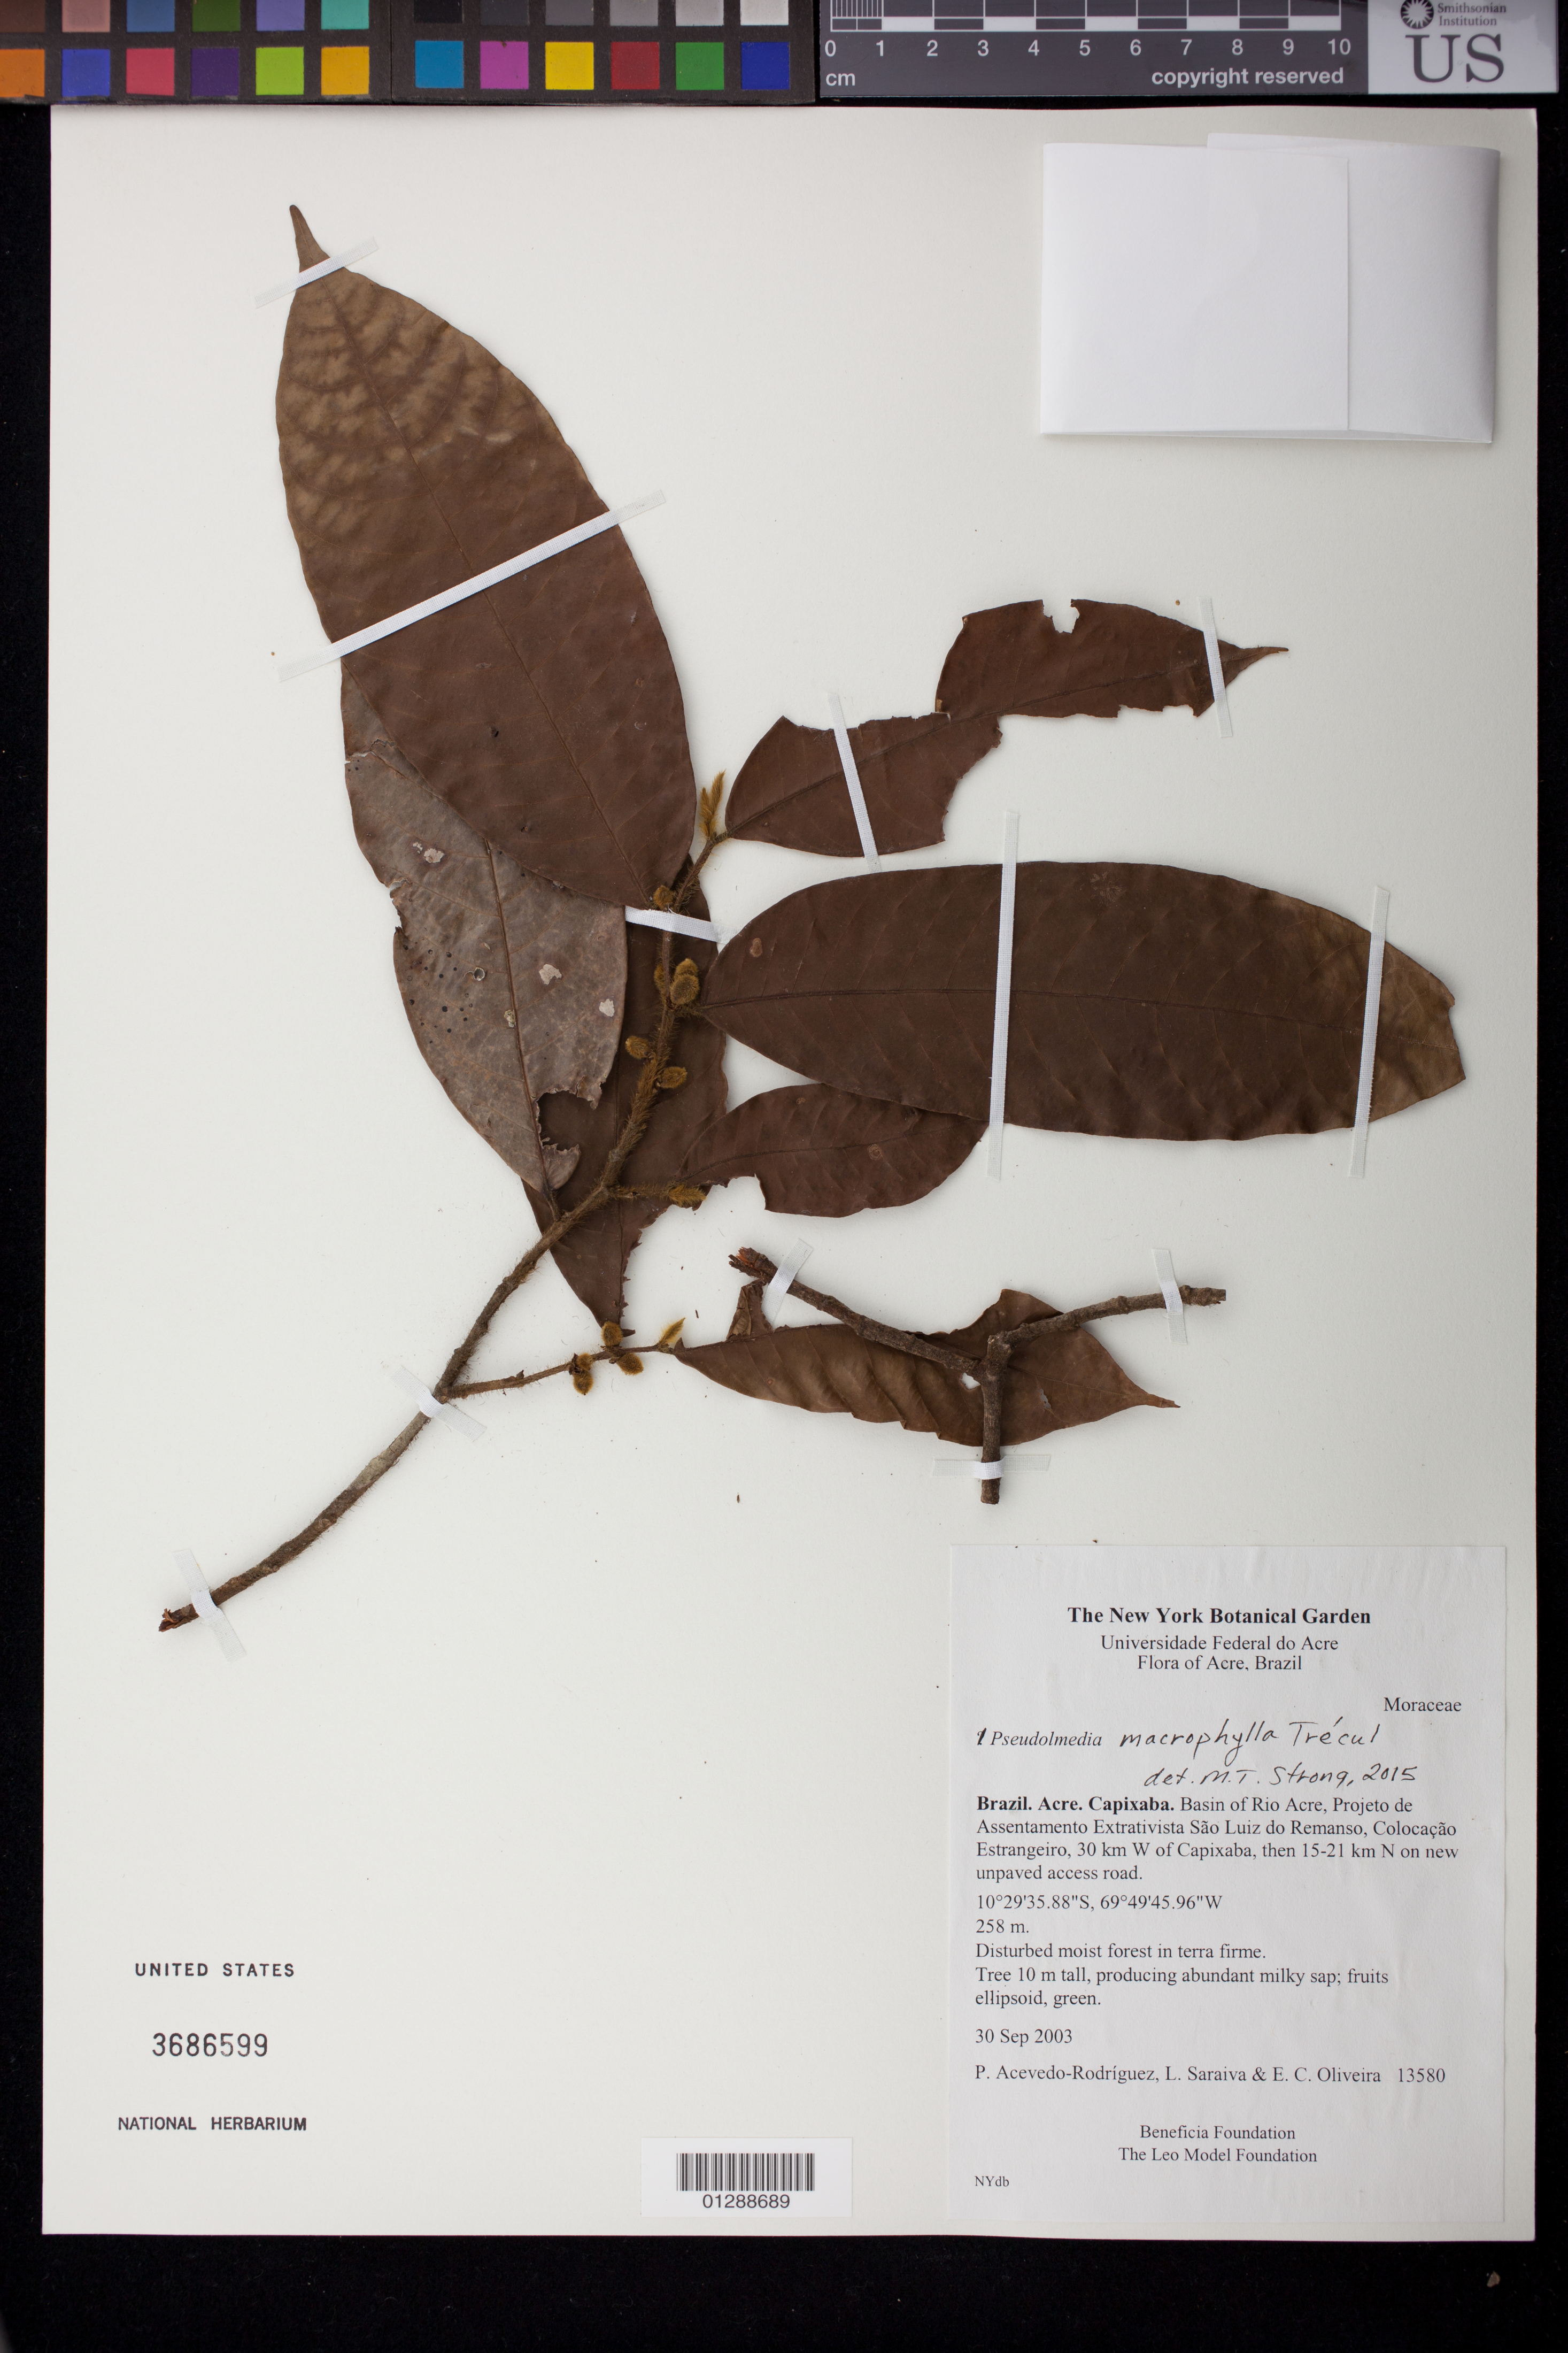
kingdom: Plantae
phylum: Tracheophyta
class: Magnoliopsida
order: Rosales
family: Moraceae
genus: Pseudolmedia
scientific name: Pseudolmedia macrophylla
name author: Trécul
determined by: Strong, M. T., (US), Smithsonian Institution - National Museum of Natural History (UNITED STATES)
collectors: P. Acevedo-Rodr., L. Saraiva & E. Oliveira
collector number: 13580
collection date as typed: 30 Sep 2003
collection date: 2003-09-30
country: Brazil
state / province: Acre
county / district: Capichaba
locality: Acre: Mun. Capichaba.; Basin of Rio Acre, Projeto de Assentamento Extrativista Sao Luiz do Remanso, Colocaçao Estrangeiro, 30 km w of Capixaba, then 15-21 km N on new unpaved access road.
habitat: Disturbed primary moist, terra firme forest.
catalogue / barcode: US 3686599